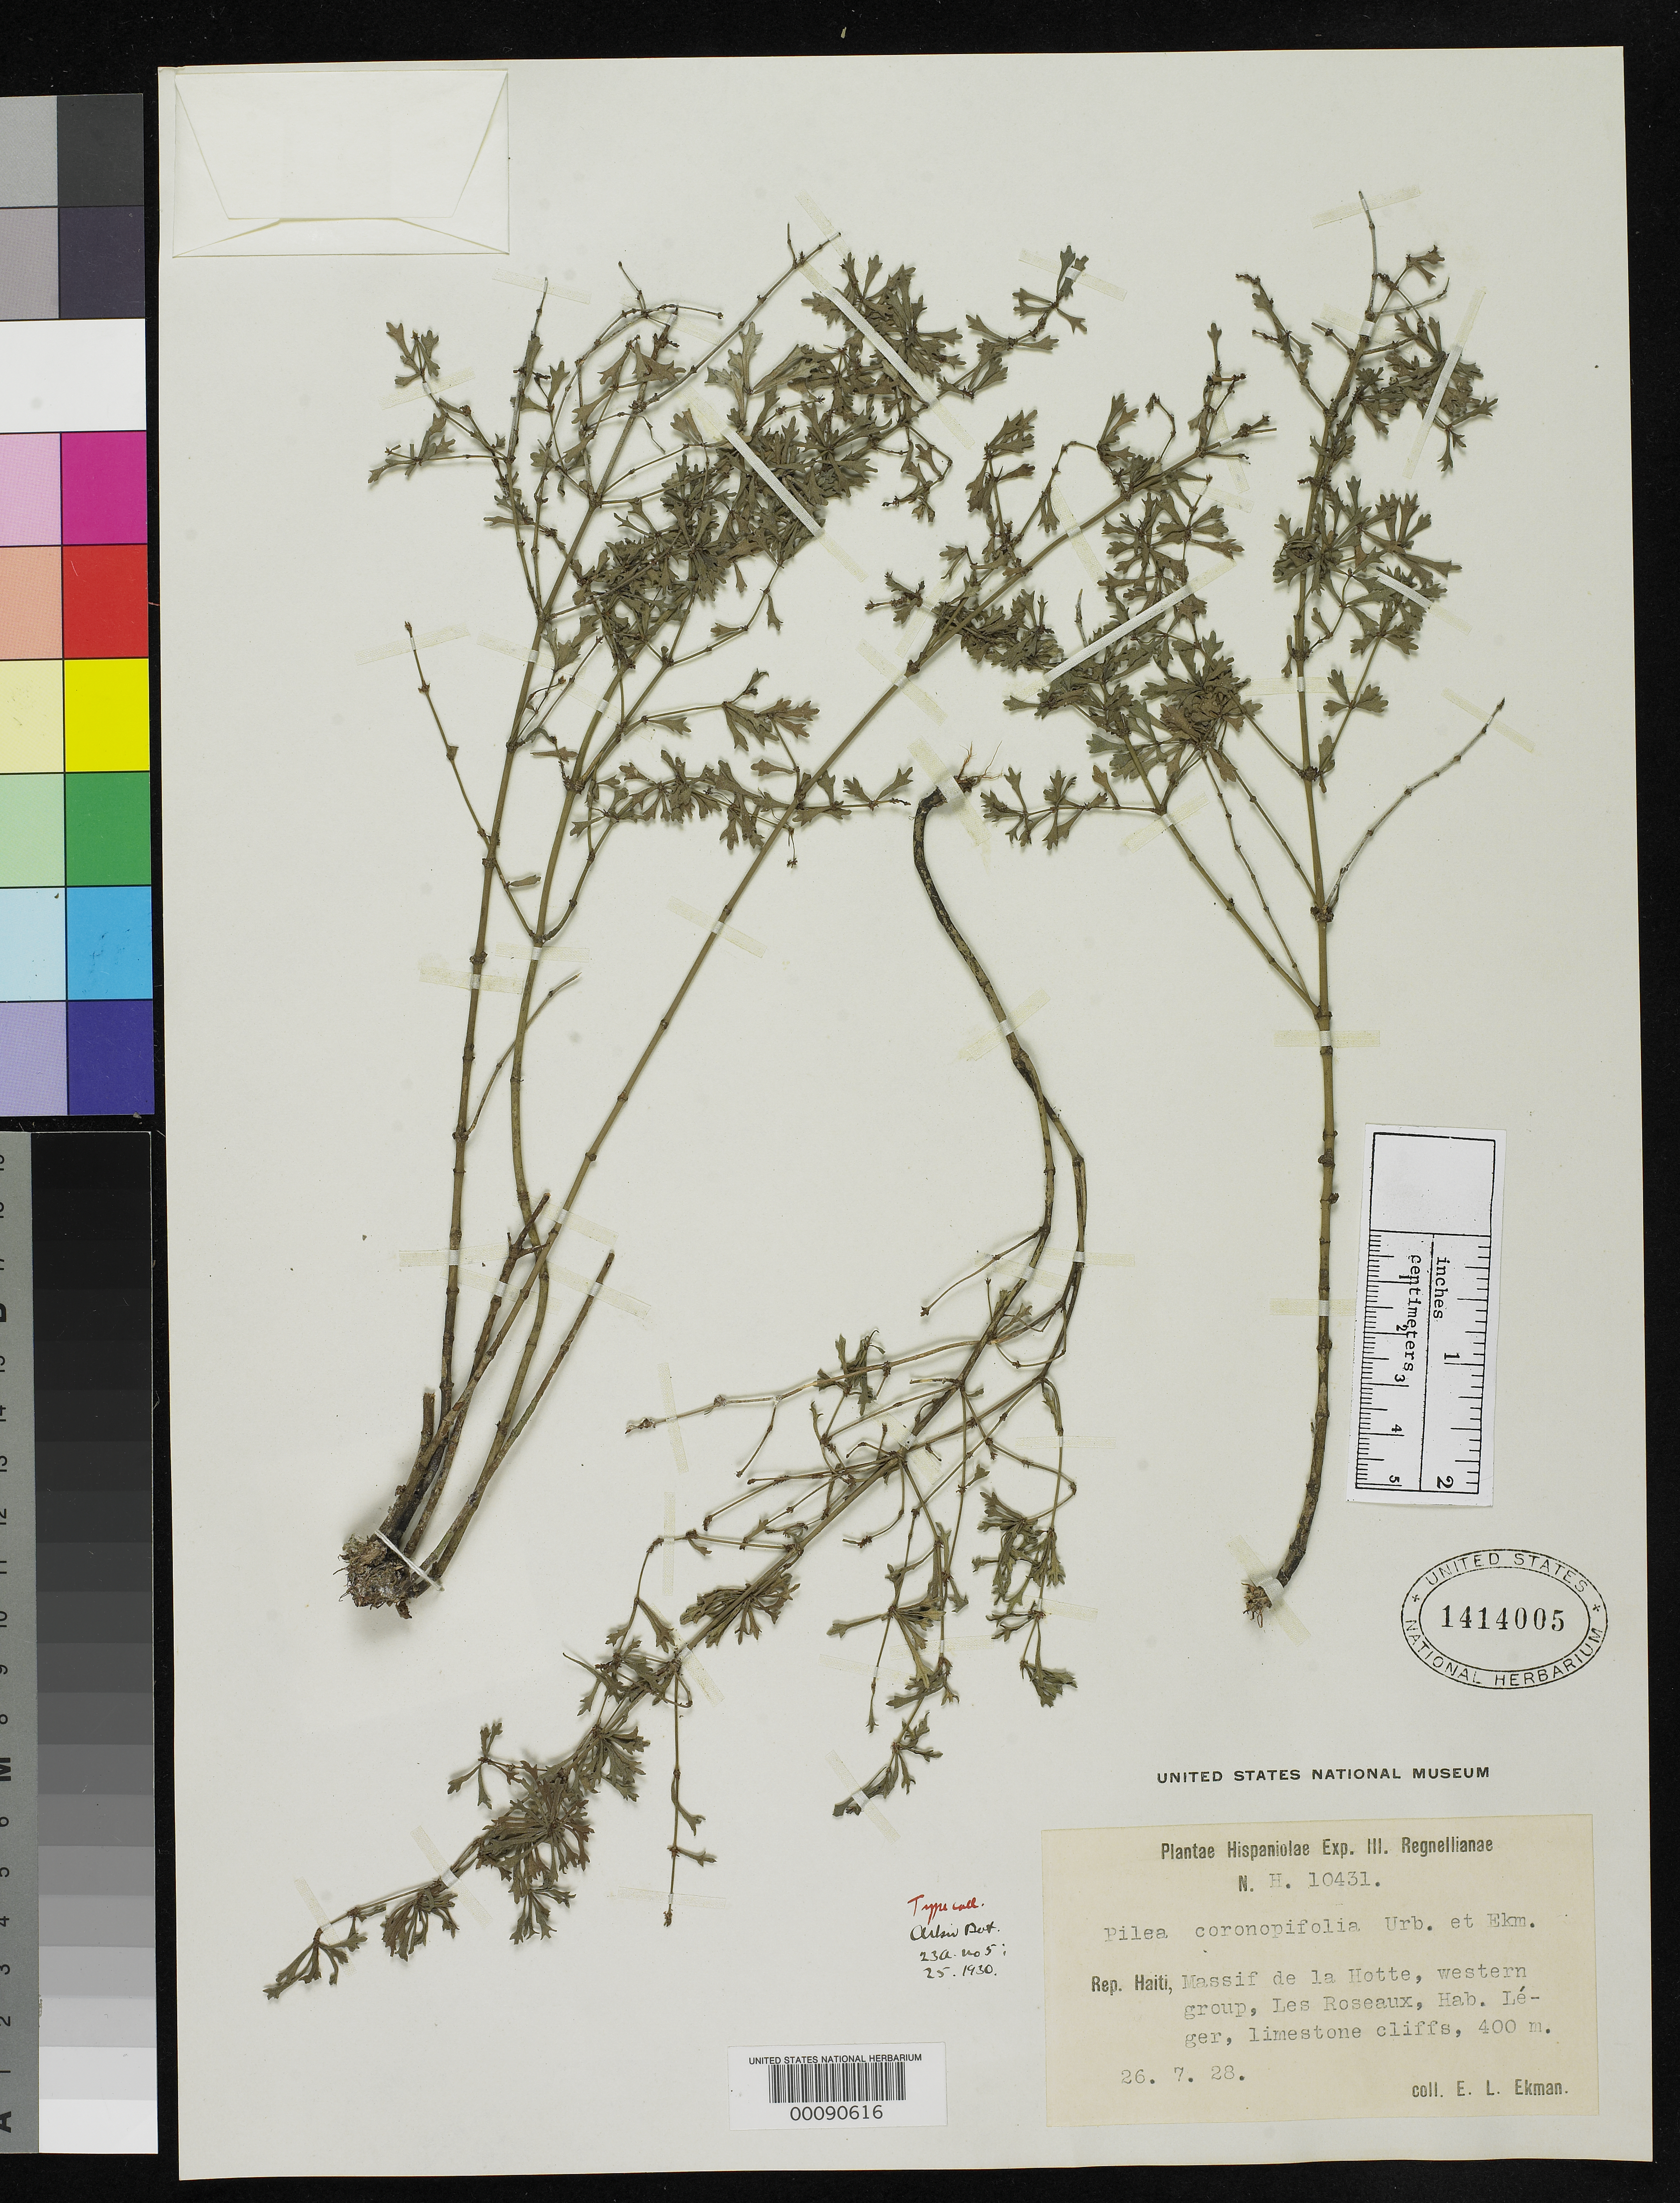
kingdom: Plantae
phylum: Tracheophyta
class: Magnoliopsida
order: Rosales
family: Urticaceae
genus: Pilea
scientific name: Pilea coronopifolia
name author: Urb. & Ekman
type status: Isotype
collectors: E. L. Ekman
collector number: H 10431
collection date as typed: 26 Jul 1928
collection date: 1928-07-26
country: Haiti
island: Hispaniola Island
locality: Massif de La Hotte, Les Roseaux, Leger.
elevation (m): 400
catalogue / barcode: US 1414005